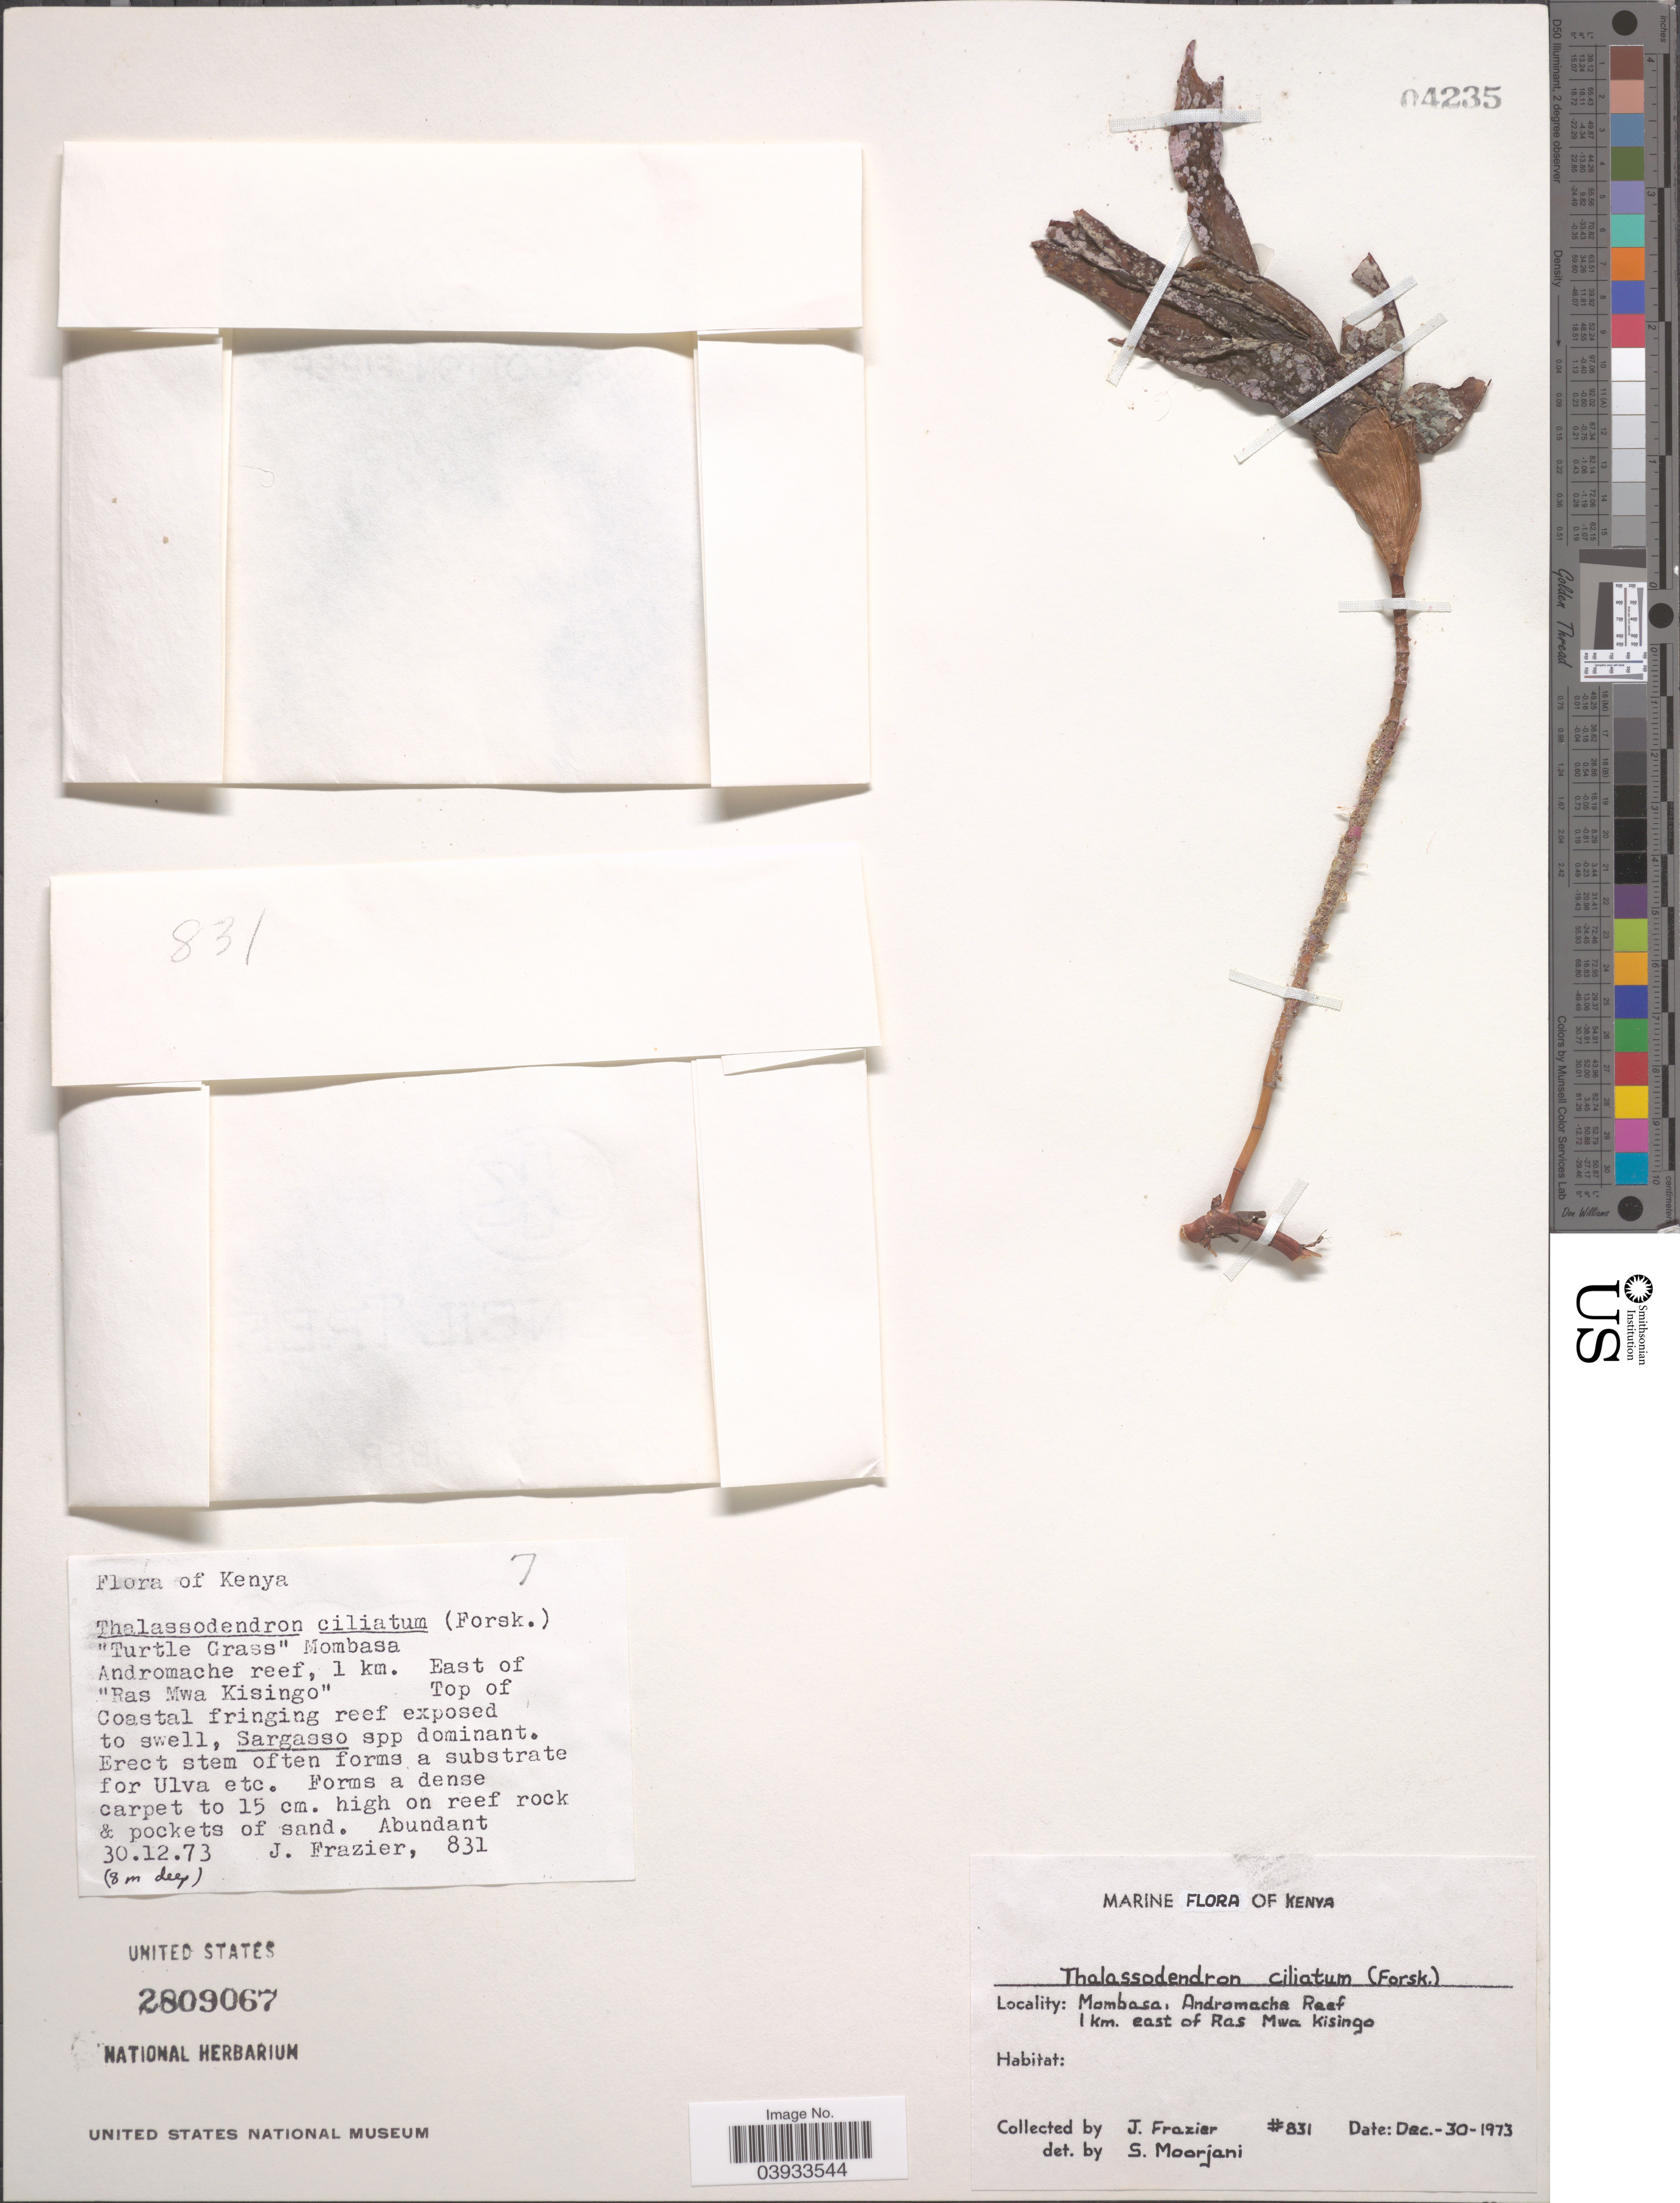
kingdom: Plantae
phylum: Tracheophyta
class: Liliopsida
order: Alismatales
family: Cymodoceaceae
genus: Thalassodendron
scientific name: Thalassodendron ciliatum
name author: (Forssk.) Hartog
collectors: J. Frazier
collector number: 831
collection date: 1973-12-30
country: Kenya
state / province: Mombasa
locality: Andromache Reef, 1 kilometer east of "Ras Mwa Kisingo".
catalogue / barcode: US 2809067